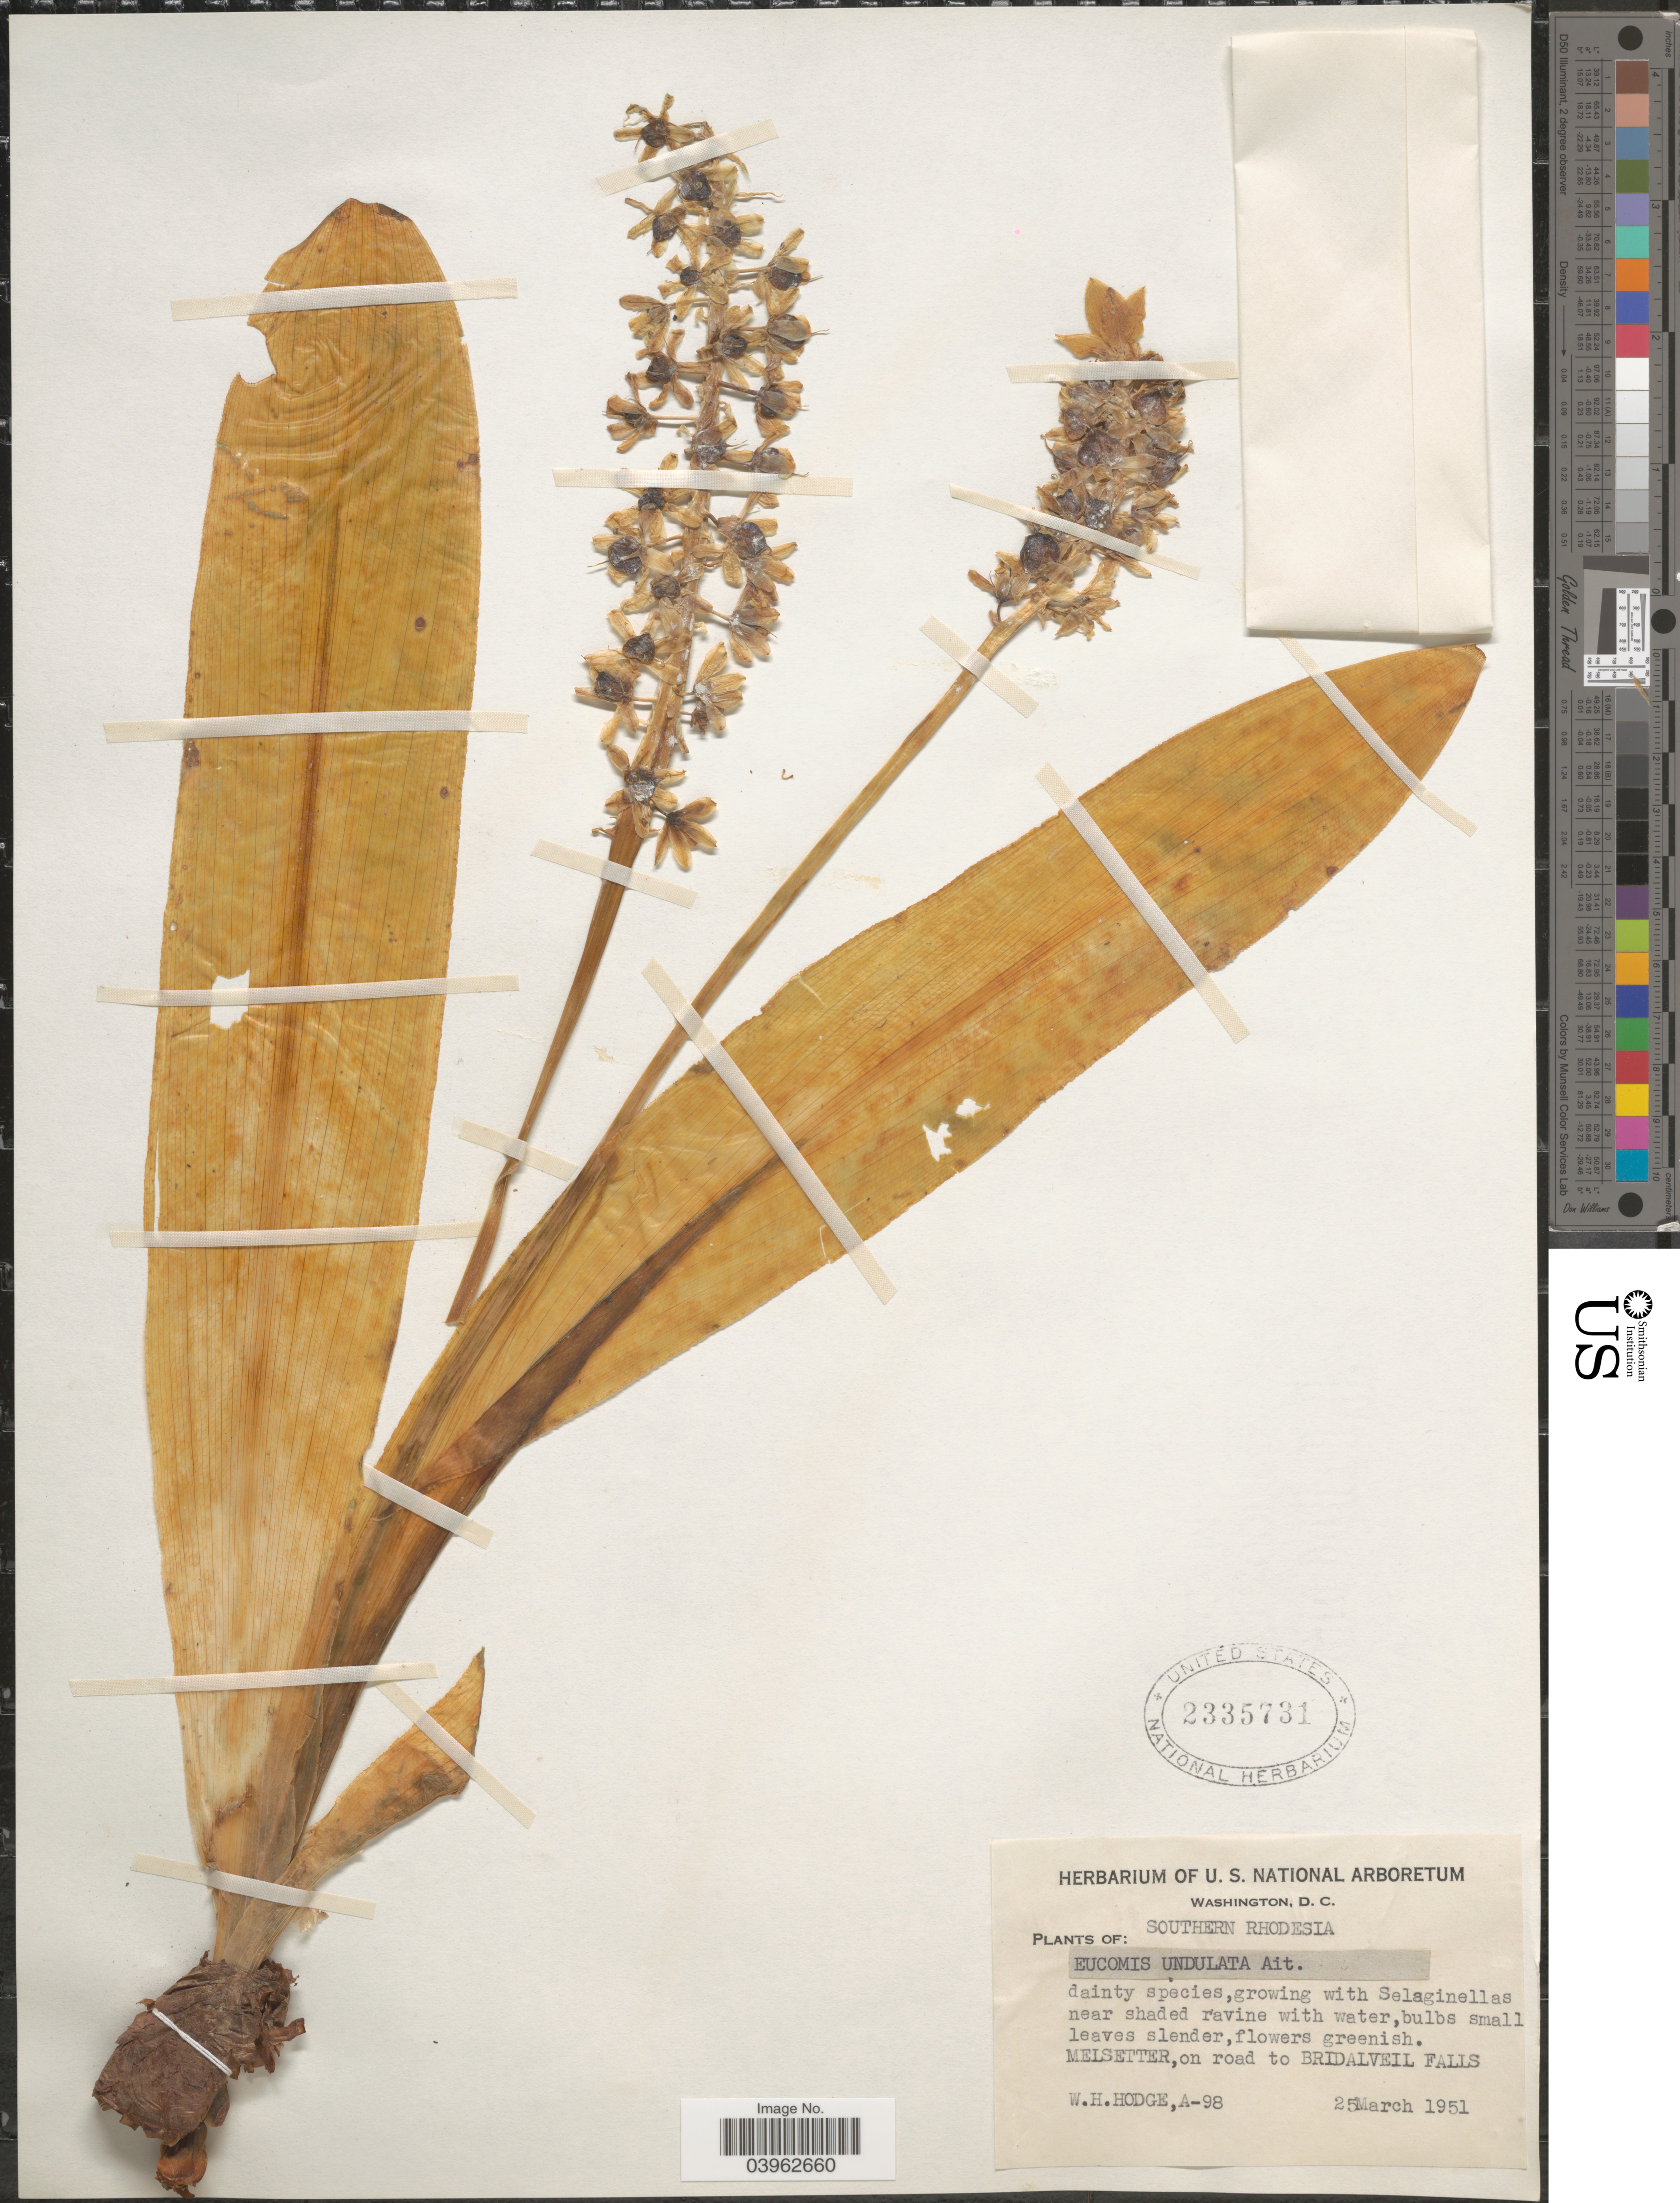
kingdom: Plantae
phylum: Tracheophyta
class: Liliopsida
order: Asparagales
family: Asparagaceae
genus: Eucomis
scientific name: Eucomis undulata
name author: Aiton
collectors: W. Hodge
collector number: A-98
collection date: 1951-03-25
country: Zimbabwe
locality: Southern Rhodesia. Melsetter, on road to Bridalveil Falls.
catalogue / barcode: US 2335731